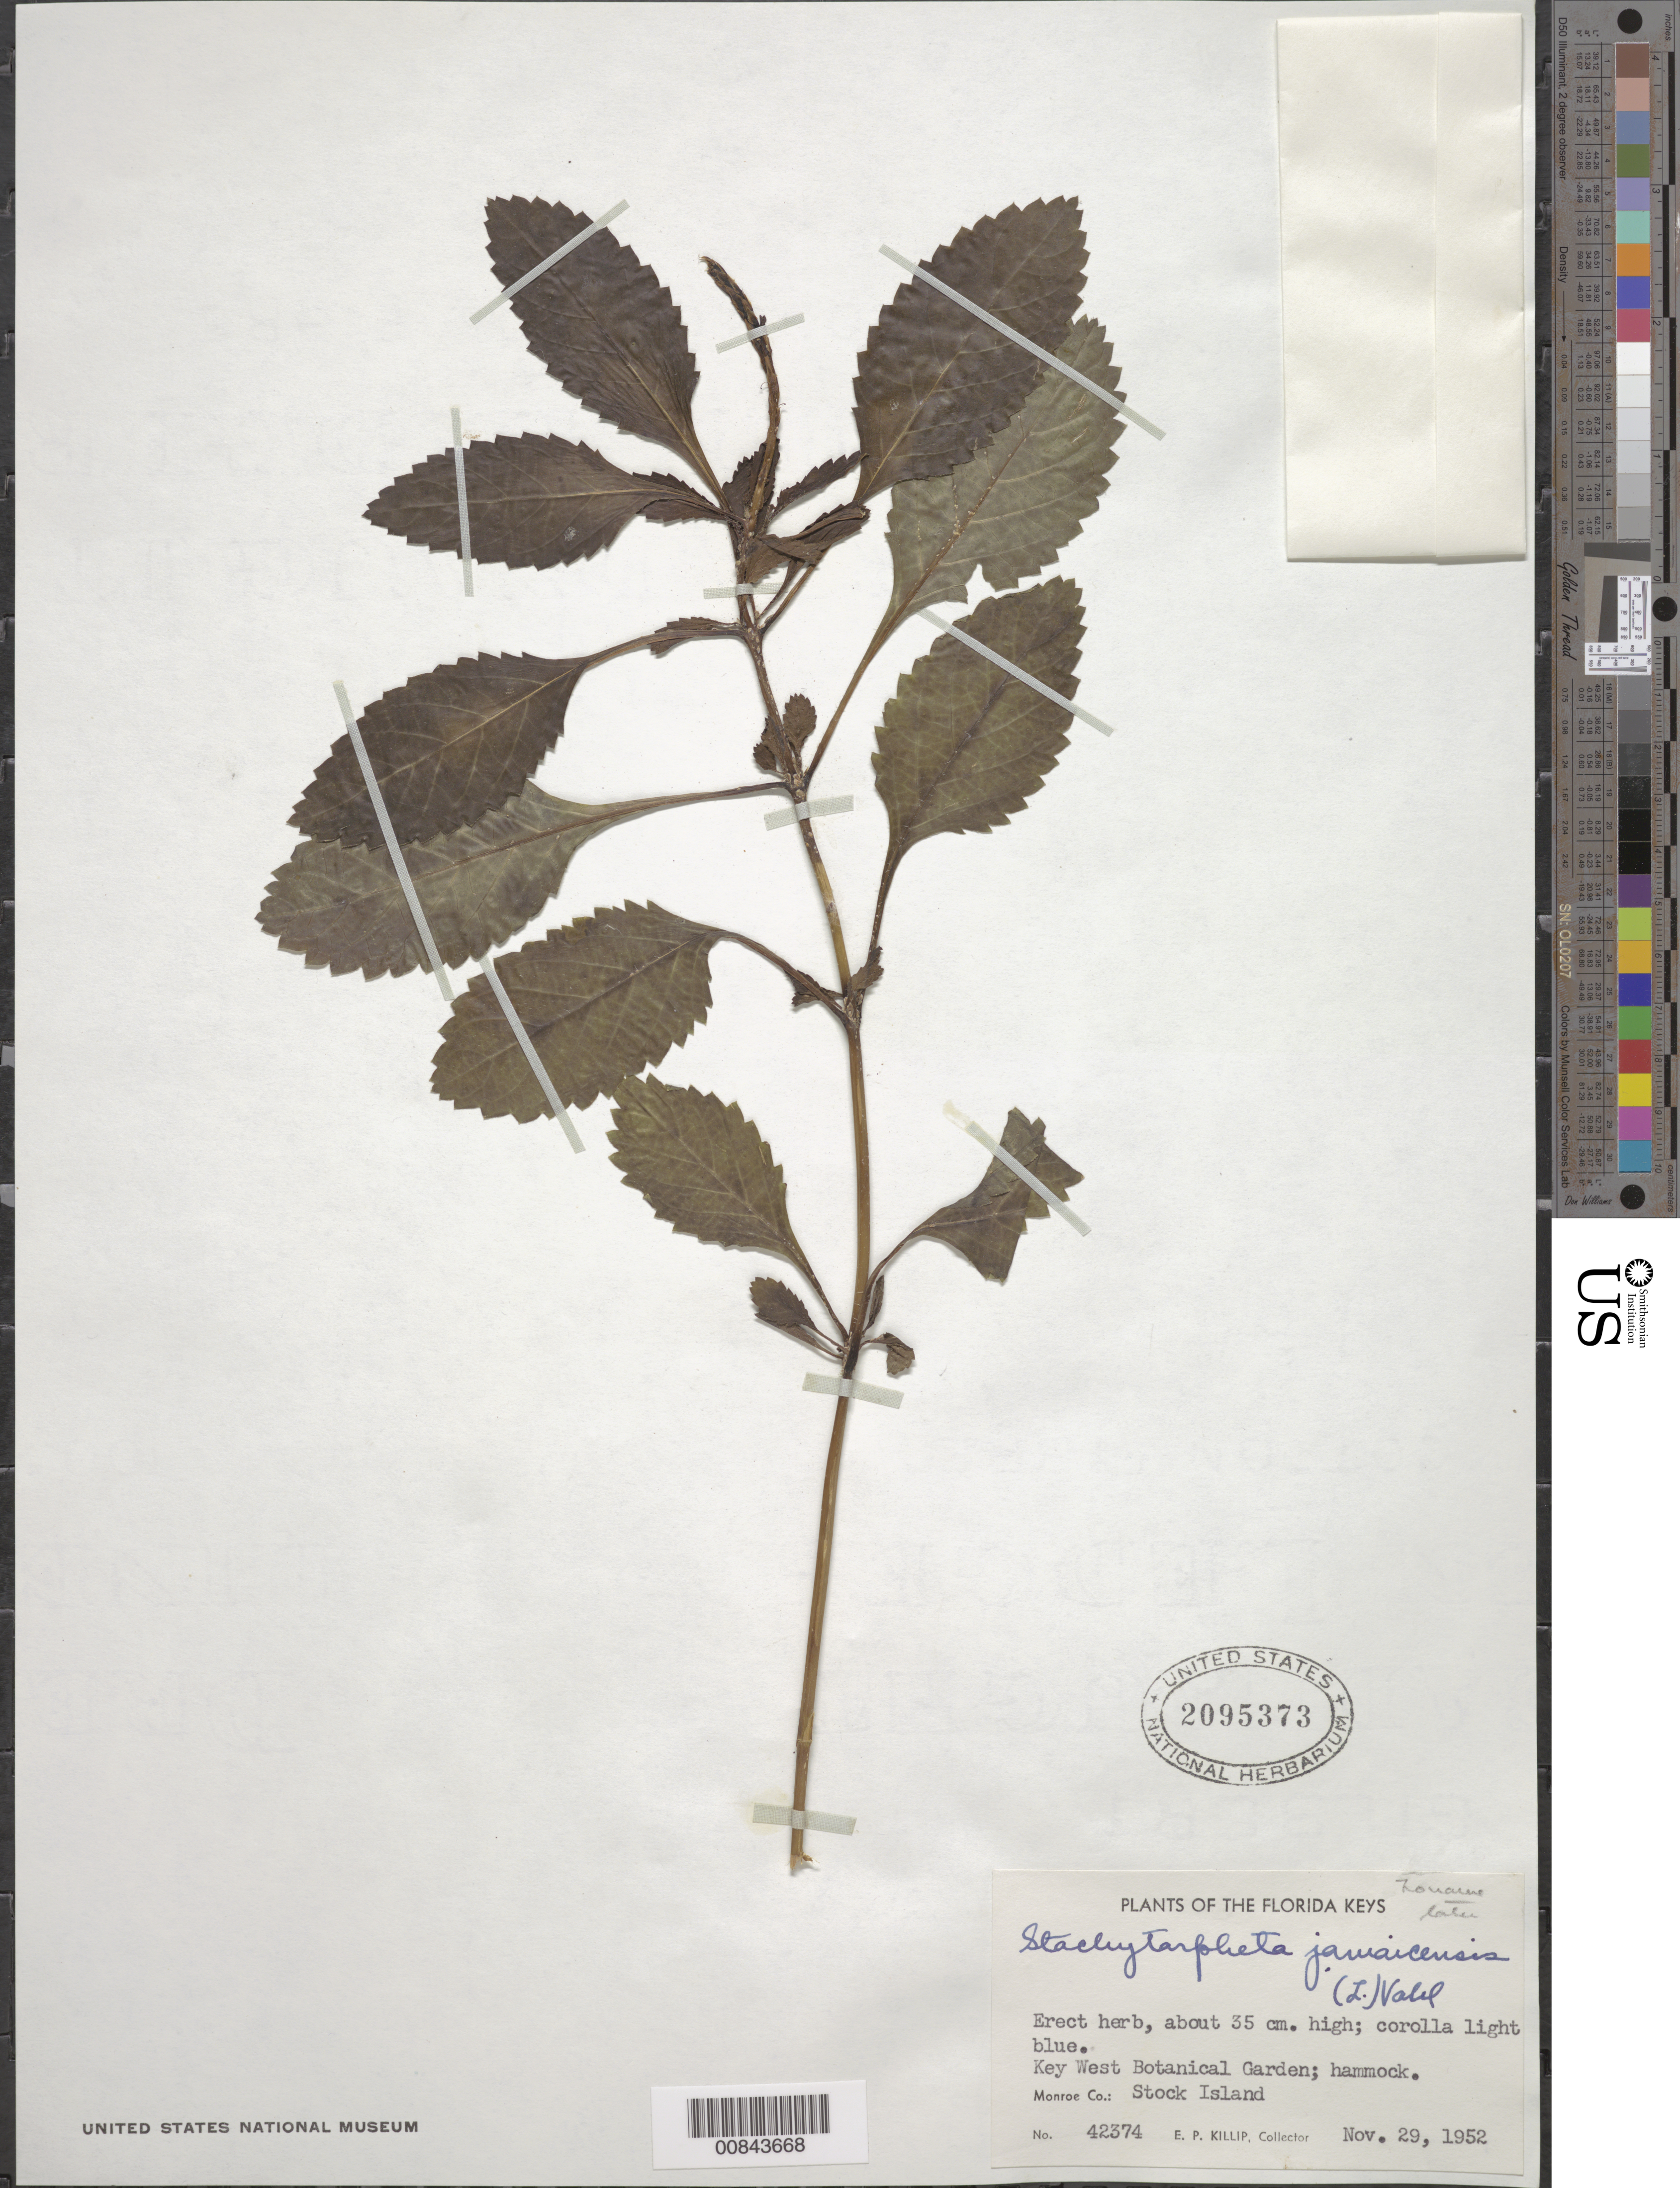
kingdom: Plantae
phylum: Tracheophyta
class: Magnoliopsida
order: Lamiales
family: Verbenaceae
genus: Stachytarpheta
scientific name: Stachytarpheta jamaicensis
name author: (L.) Vahl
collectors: E. P. Killip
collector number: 42374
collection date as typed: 29 Nov 1952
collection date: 1952-11-29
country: United States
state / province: Florida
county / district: Monroe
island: Stock Island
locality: Key West Botanical Garden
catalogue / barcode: US 2095373